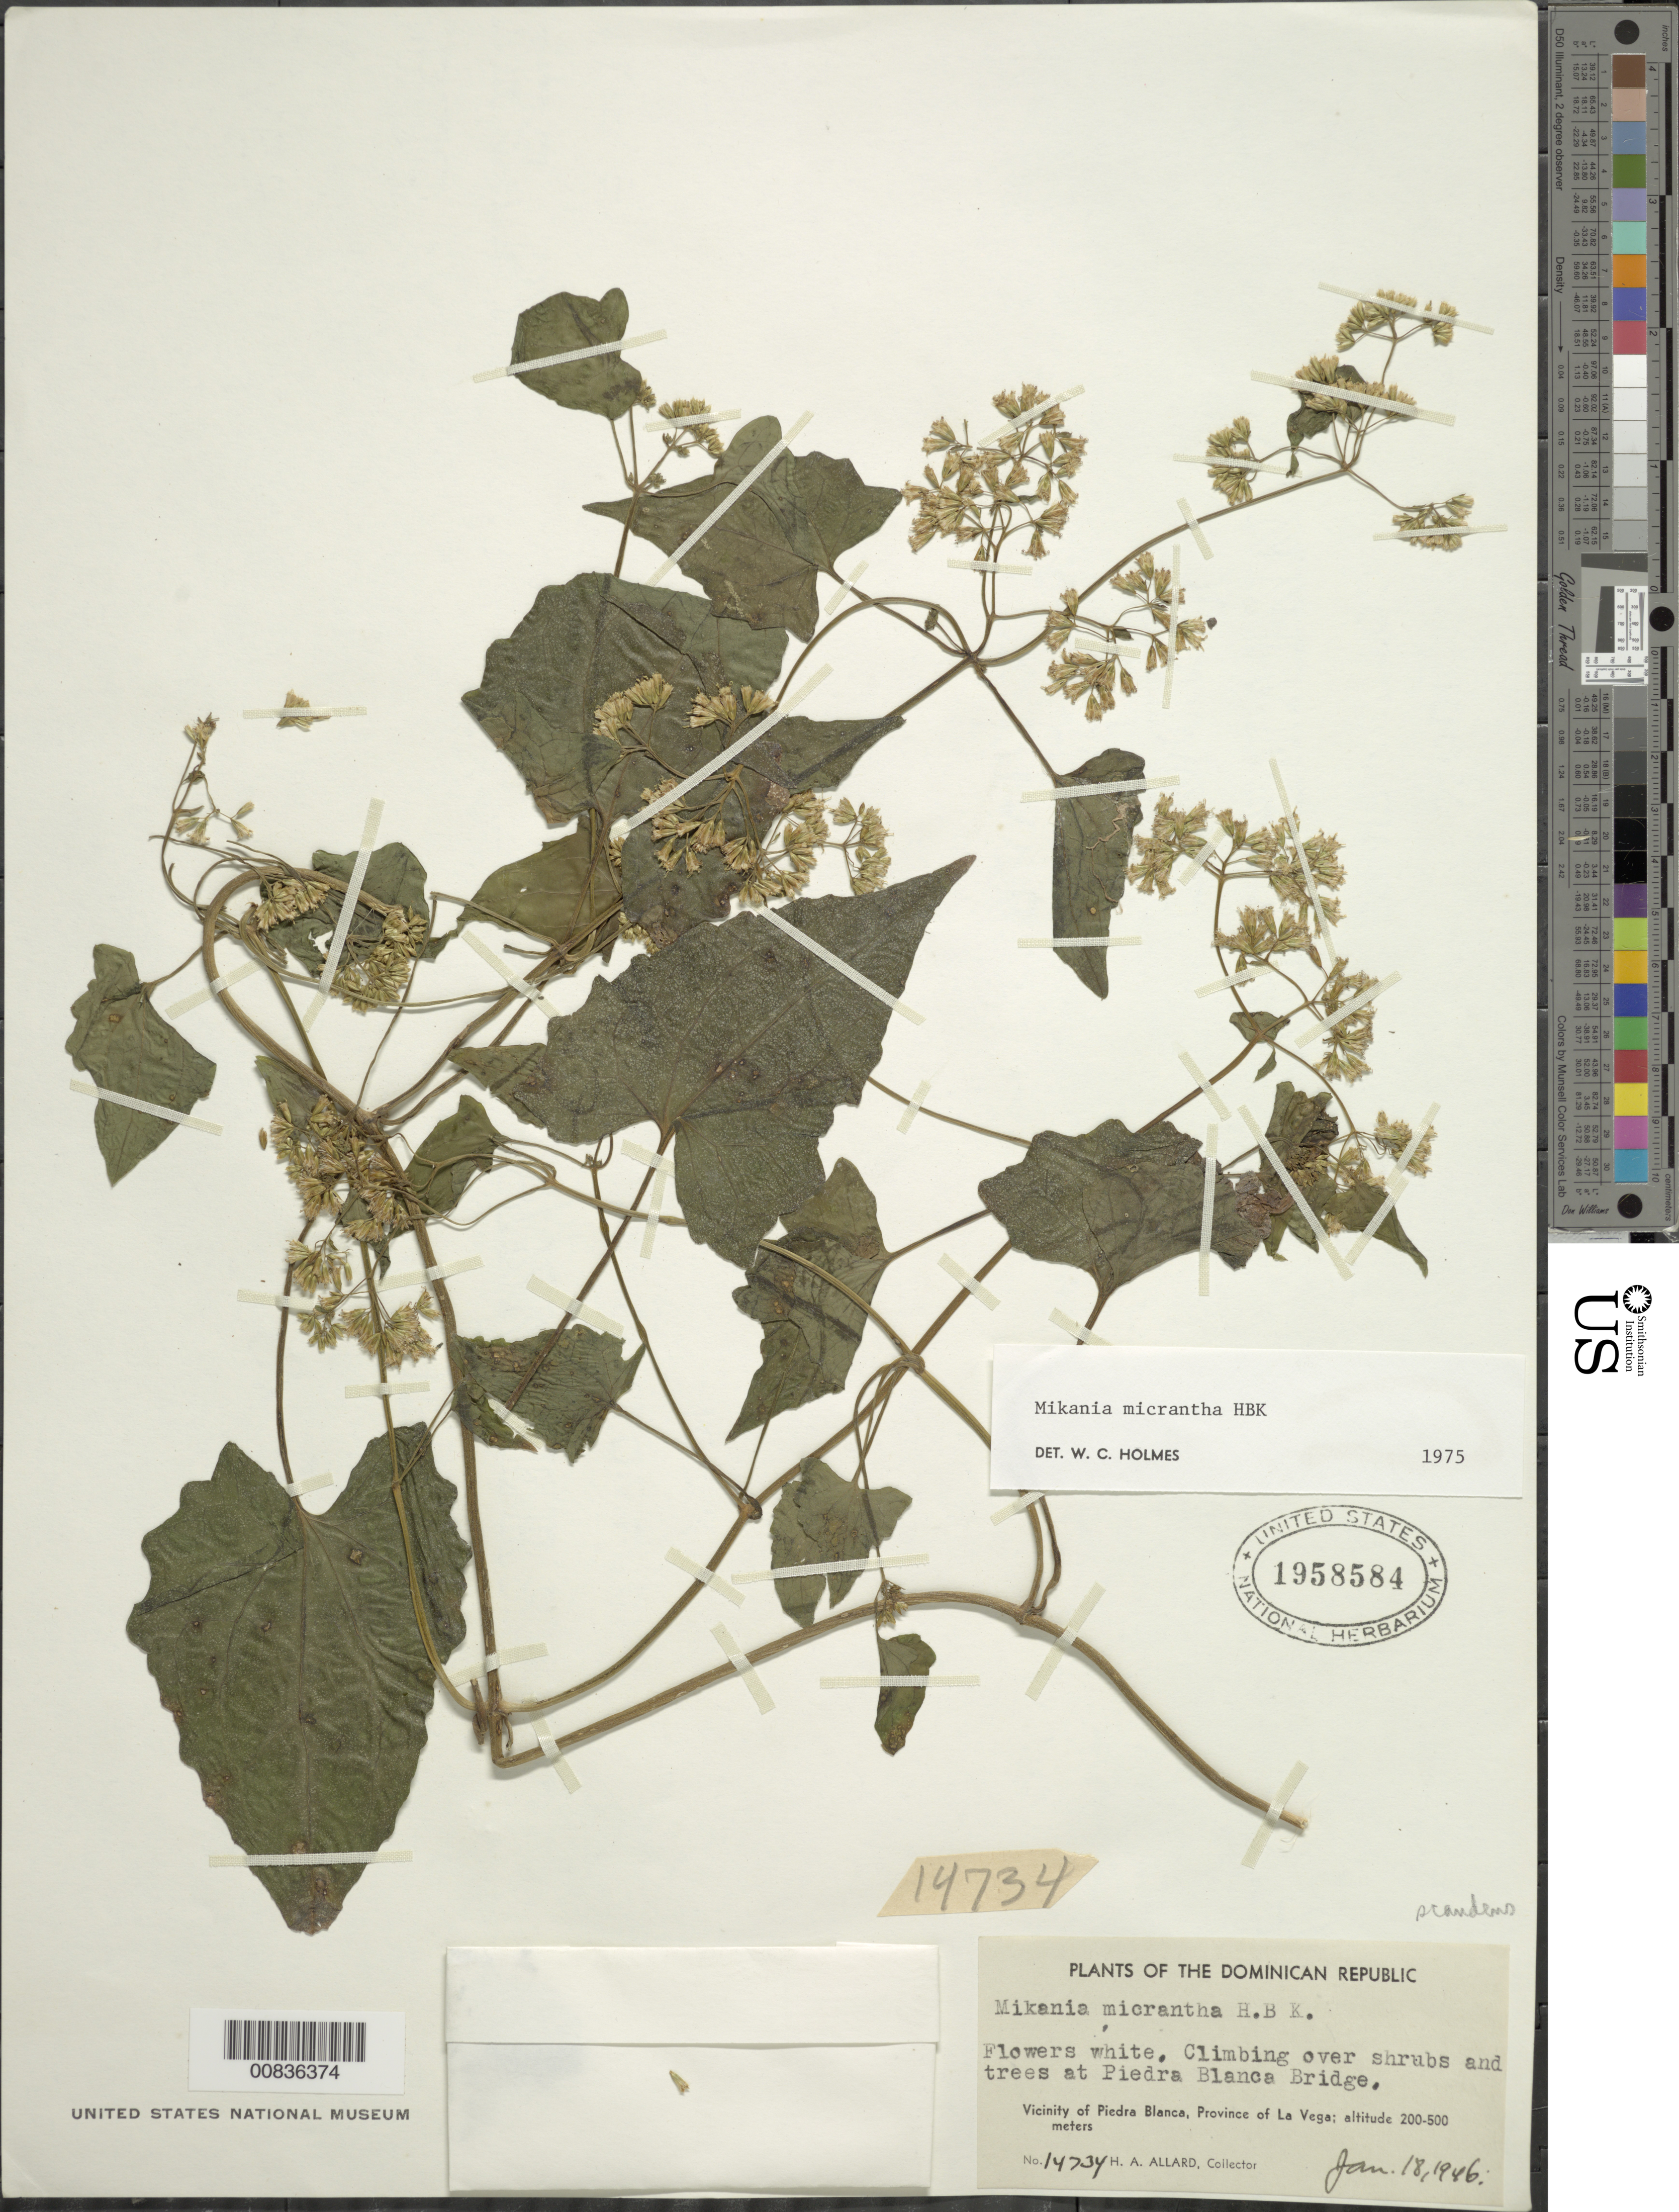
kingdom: Plantae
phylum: Tracheophyta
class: Magnoliopsida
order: Asterales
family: Asteraceae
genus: Mikania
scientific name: Mikania micrantha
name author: Kunth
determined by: Holmes, W. C.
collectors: H. A. Allard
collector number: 14734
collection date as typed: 18 Jan 1946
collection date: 1946-01-18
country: Dominican Republic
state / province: La Vega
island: Hispaniola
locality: Vicinity of Piedra Blanca, at Piedra Blanca Bridge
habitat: Over shrubs and trees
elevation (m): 200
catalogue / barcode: US 1958584